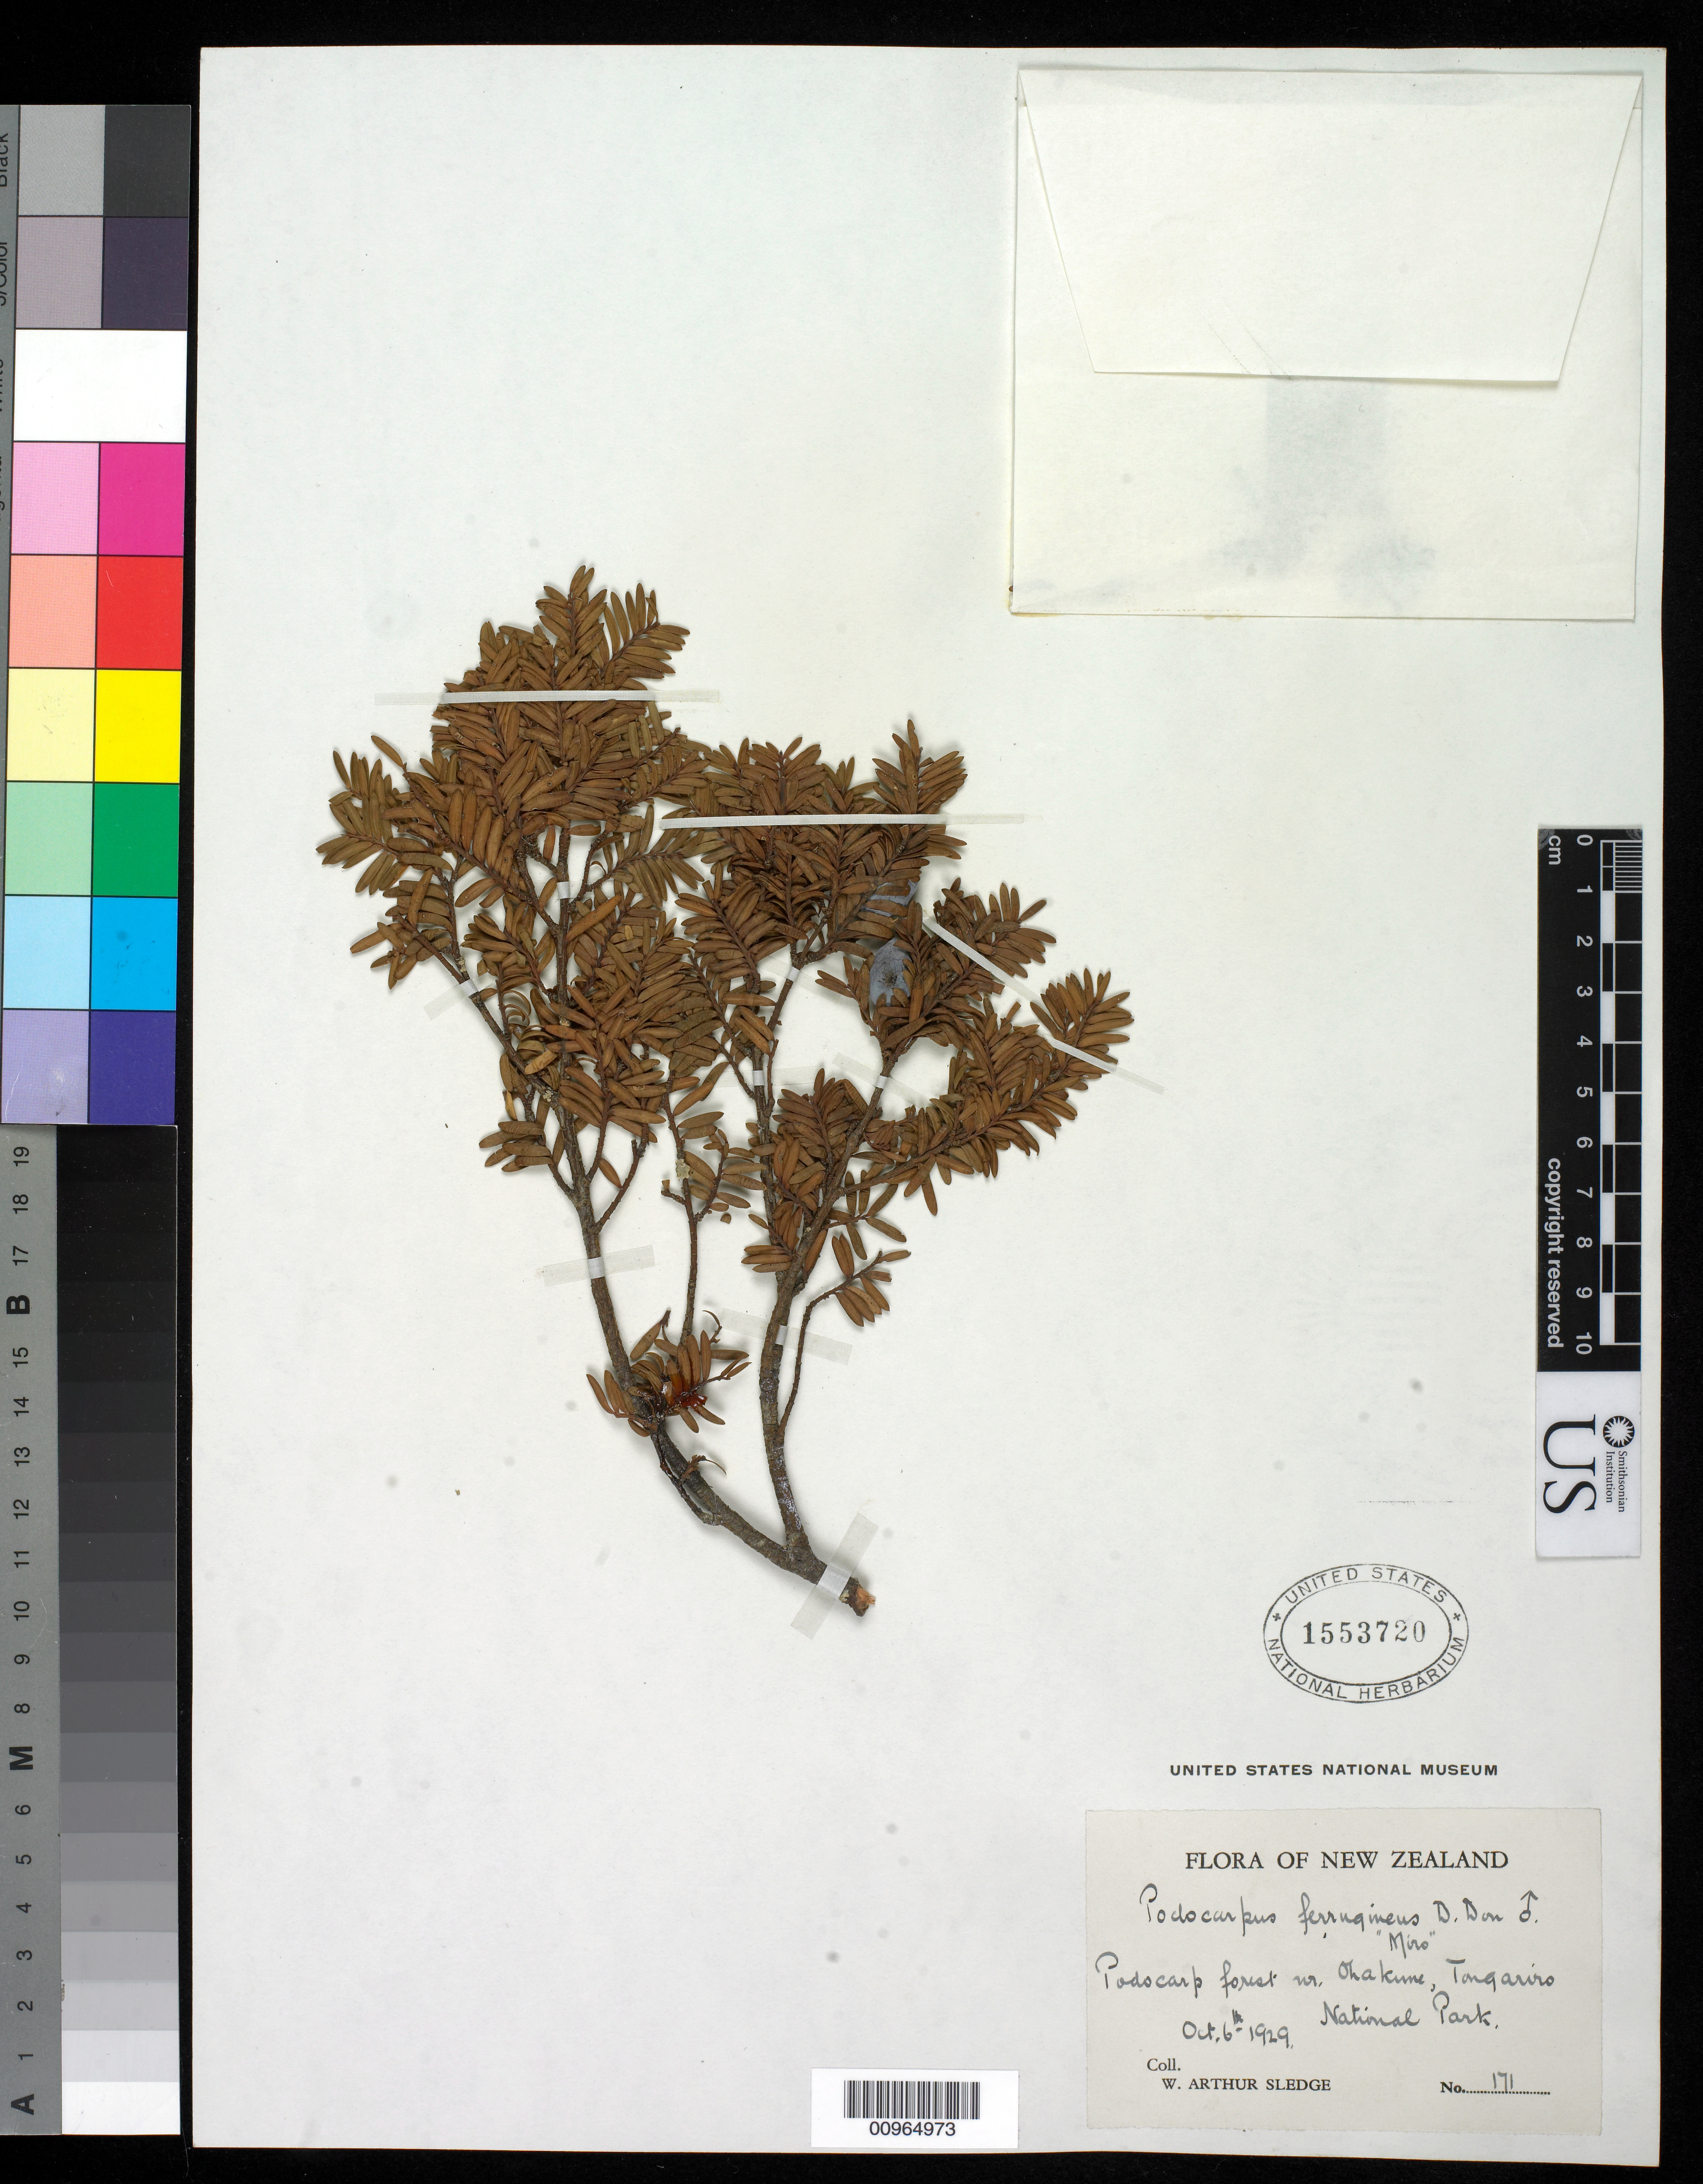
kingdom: Plantae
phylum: Tracheophyta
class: Pinopsida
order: Pinales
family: Podocarpaceae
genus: Podocarpus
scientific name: Podocarpus ferrugineus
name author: G. Benn. ex D. Don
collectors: W. A. Sledge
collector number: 171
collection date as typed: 06 Oct 1929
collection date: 1929-10-06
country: New Zealand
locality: Podocarp forest nr. Ohakune, Tongariro National Park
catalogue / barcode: US 1553720